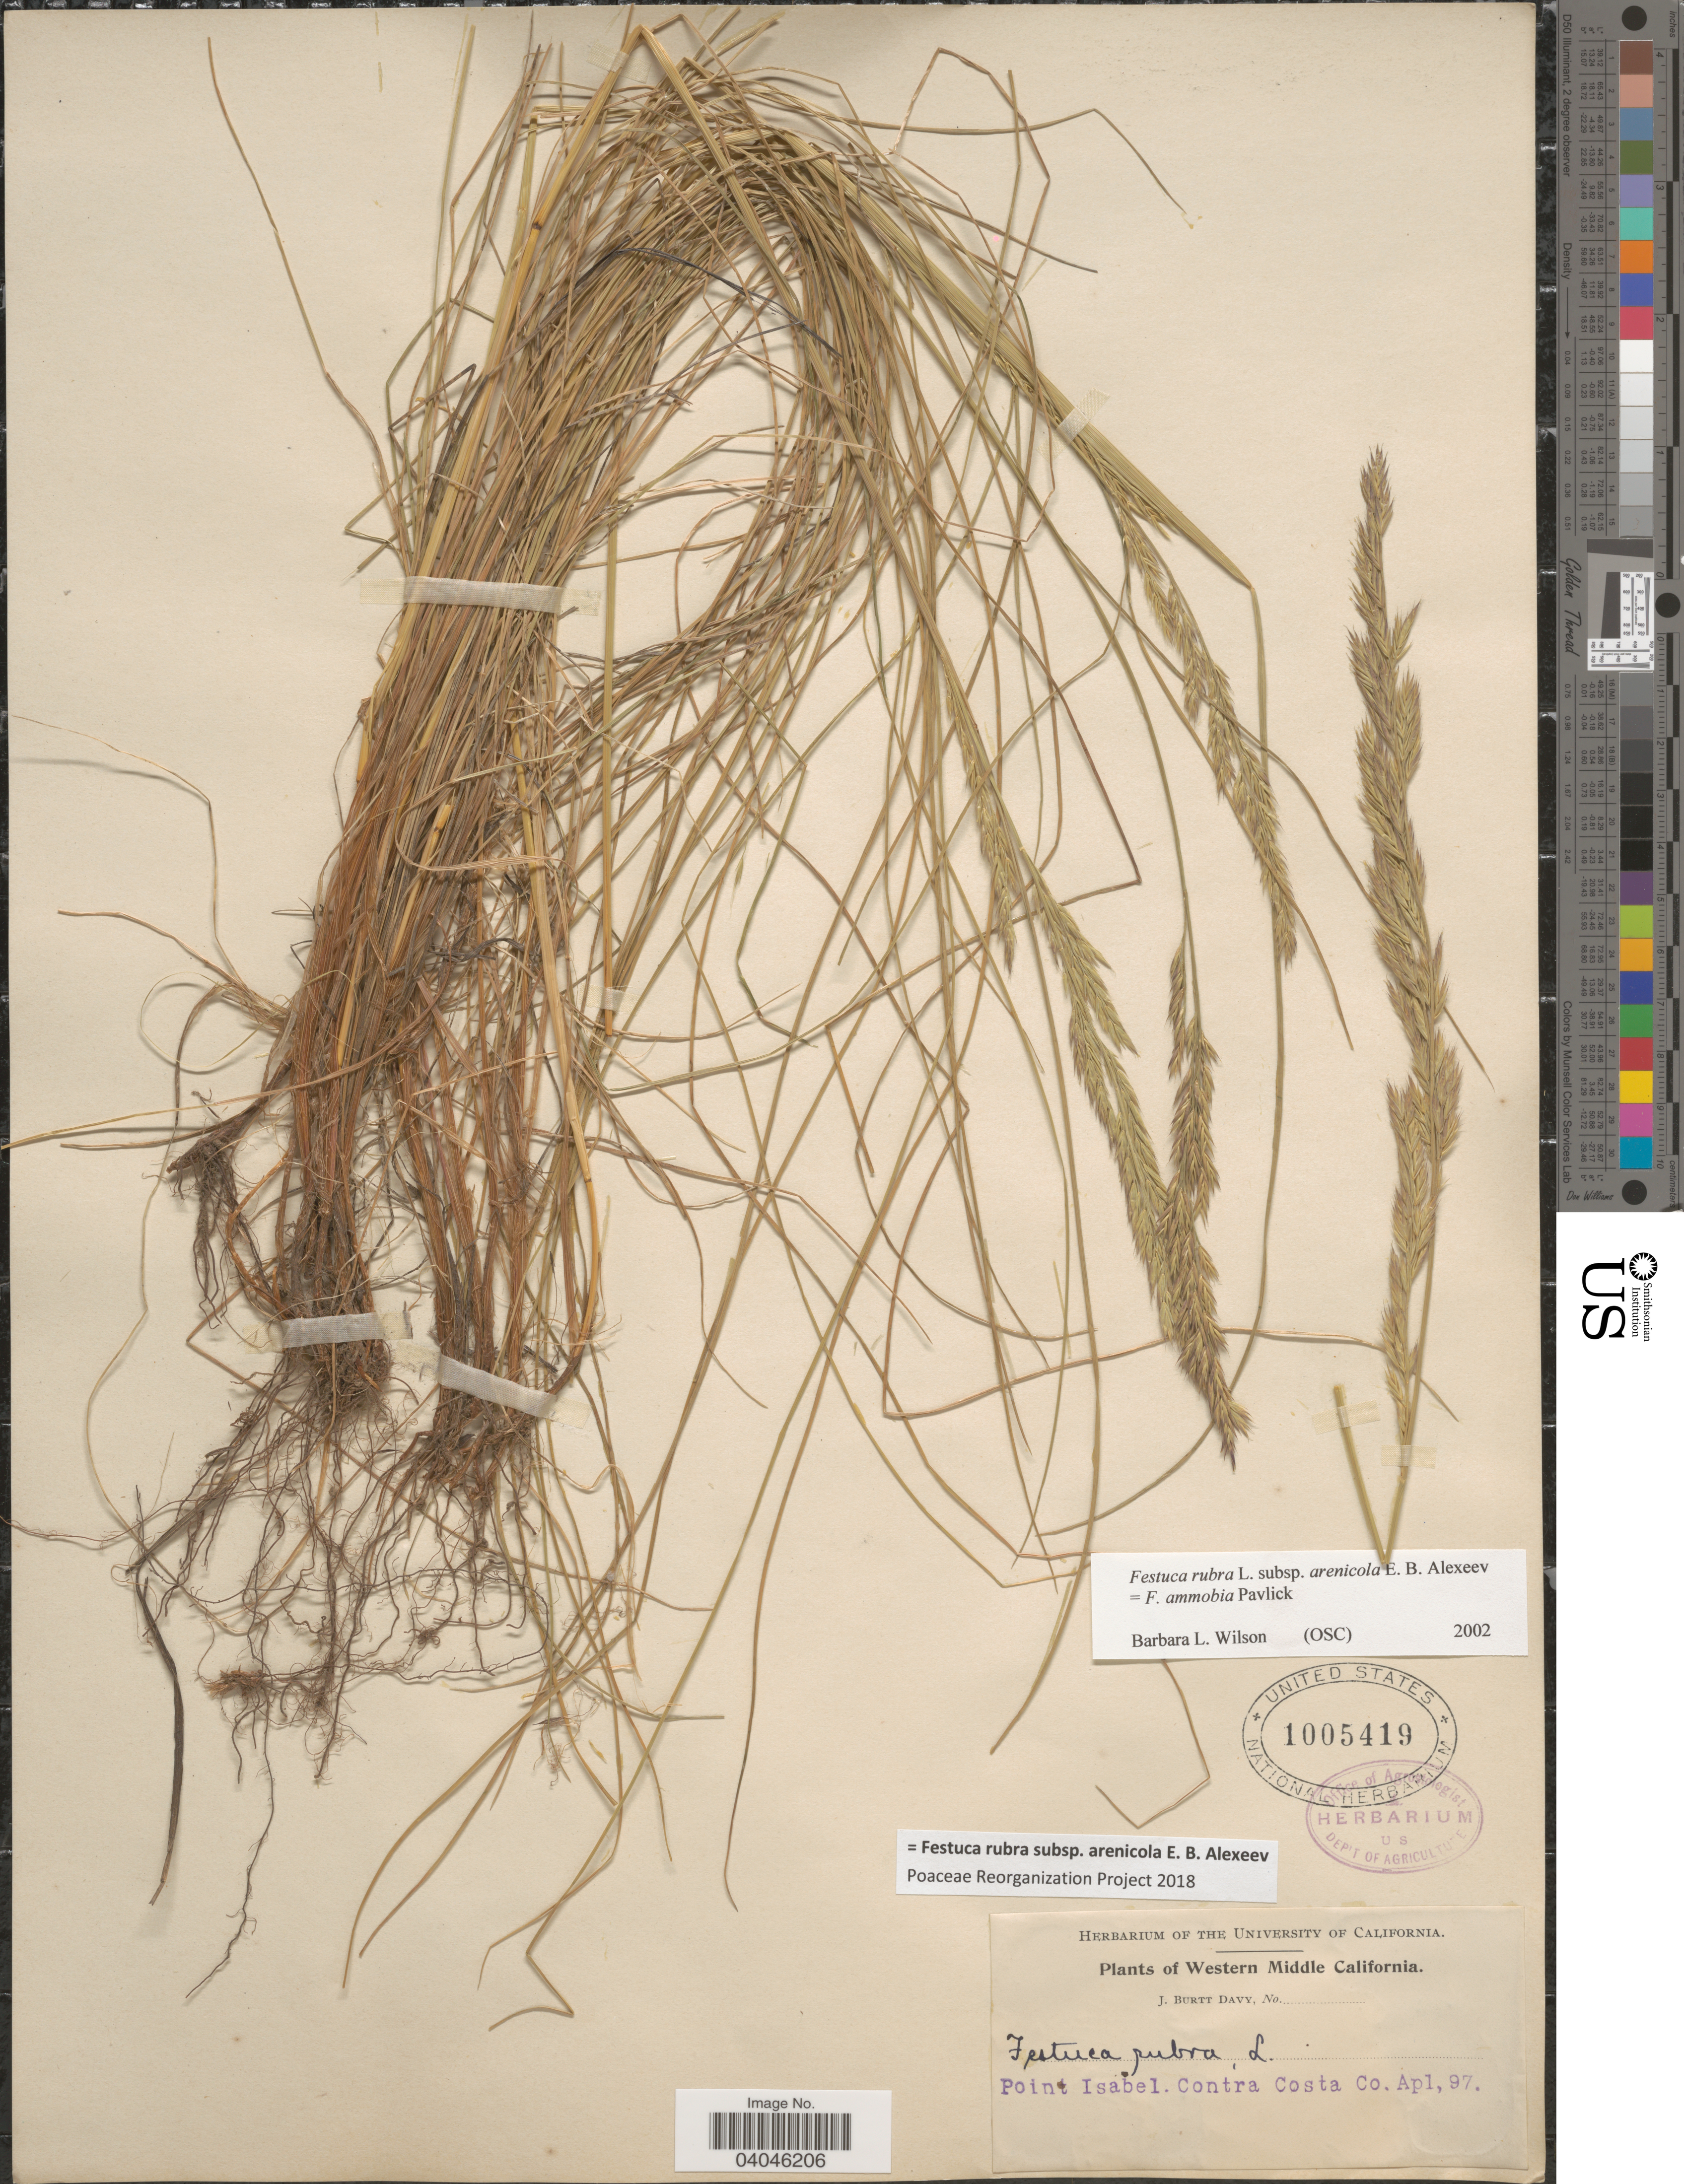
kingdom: Plantae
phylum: Tracheophyta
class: Liliopsida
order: Poales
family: Poaceae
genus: Festuca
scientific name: Festuca rubra subsp. arenicola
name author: E.B. Alexeev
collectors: J. Burtt Davy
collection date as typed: Transcribed d/m/y: /4/97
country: United States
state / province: California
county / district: Contra Costa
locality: Western Middle California. Point Isabel. Contra Costa Co.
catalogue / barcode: US 1005419